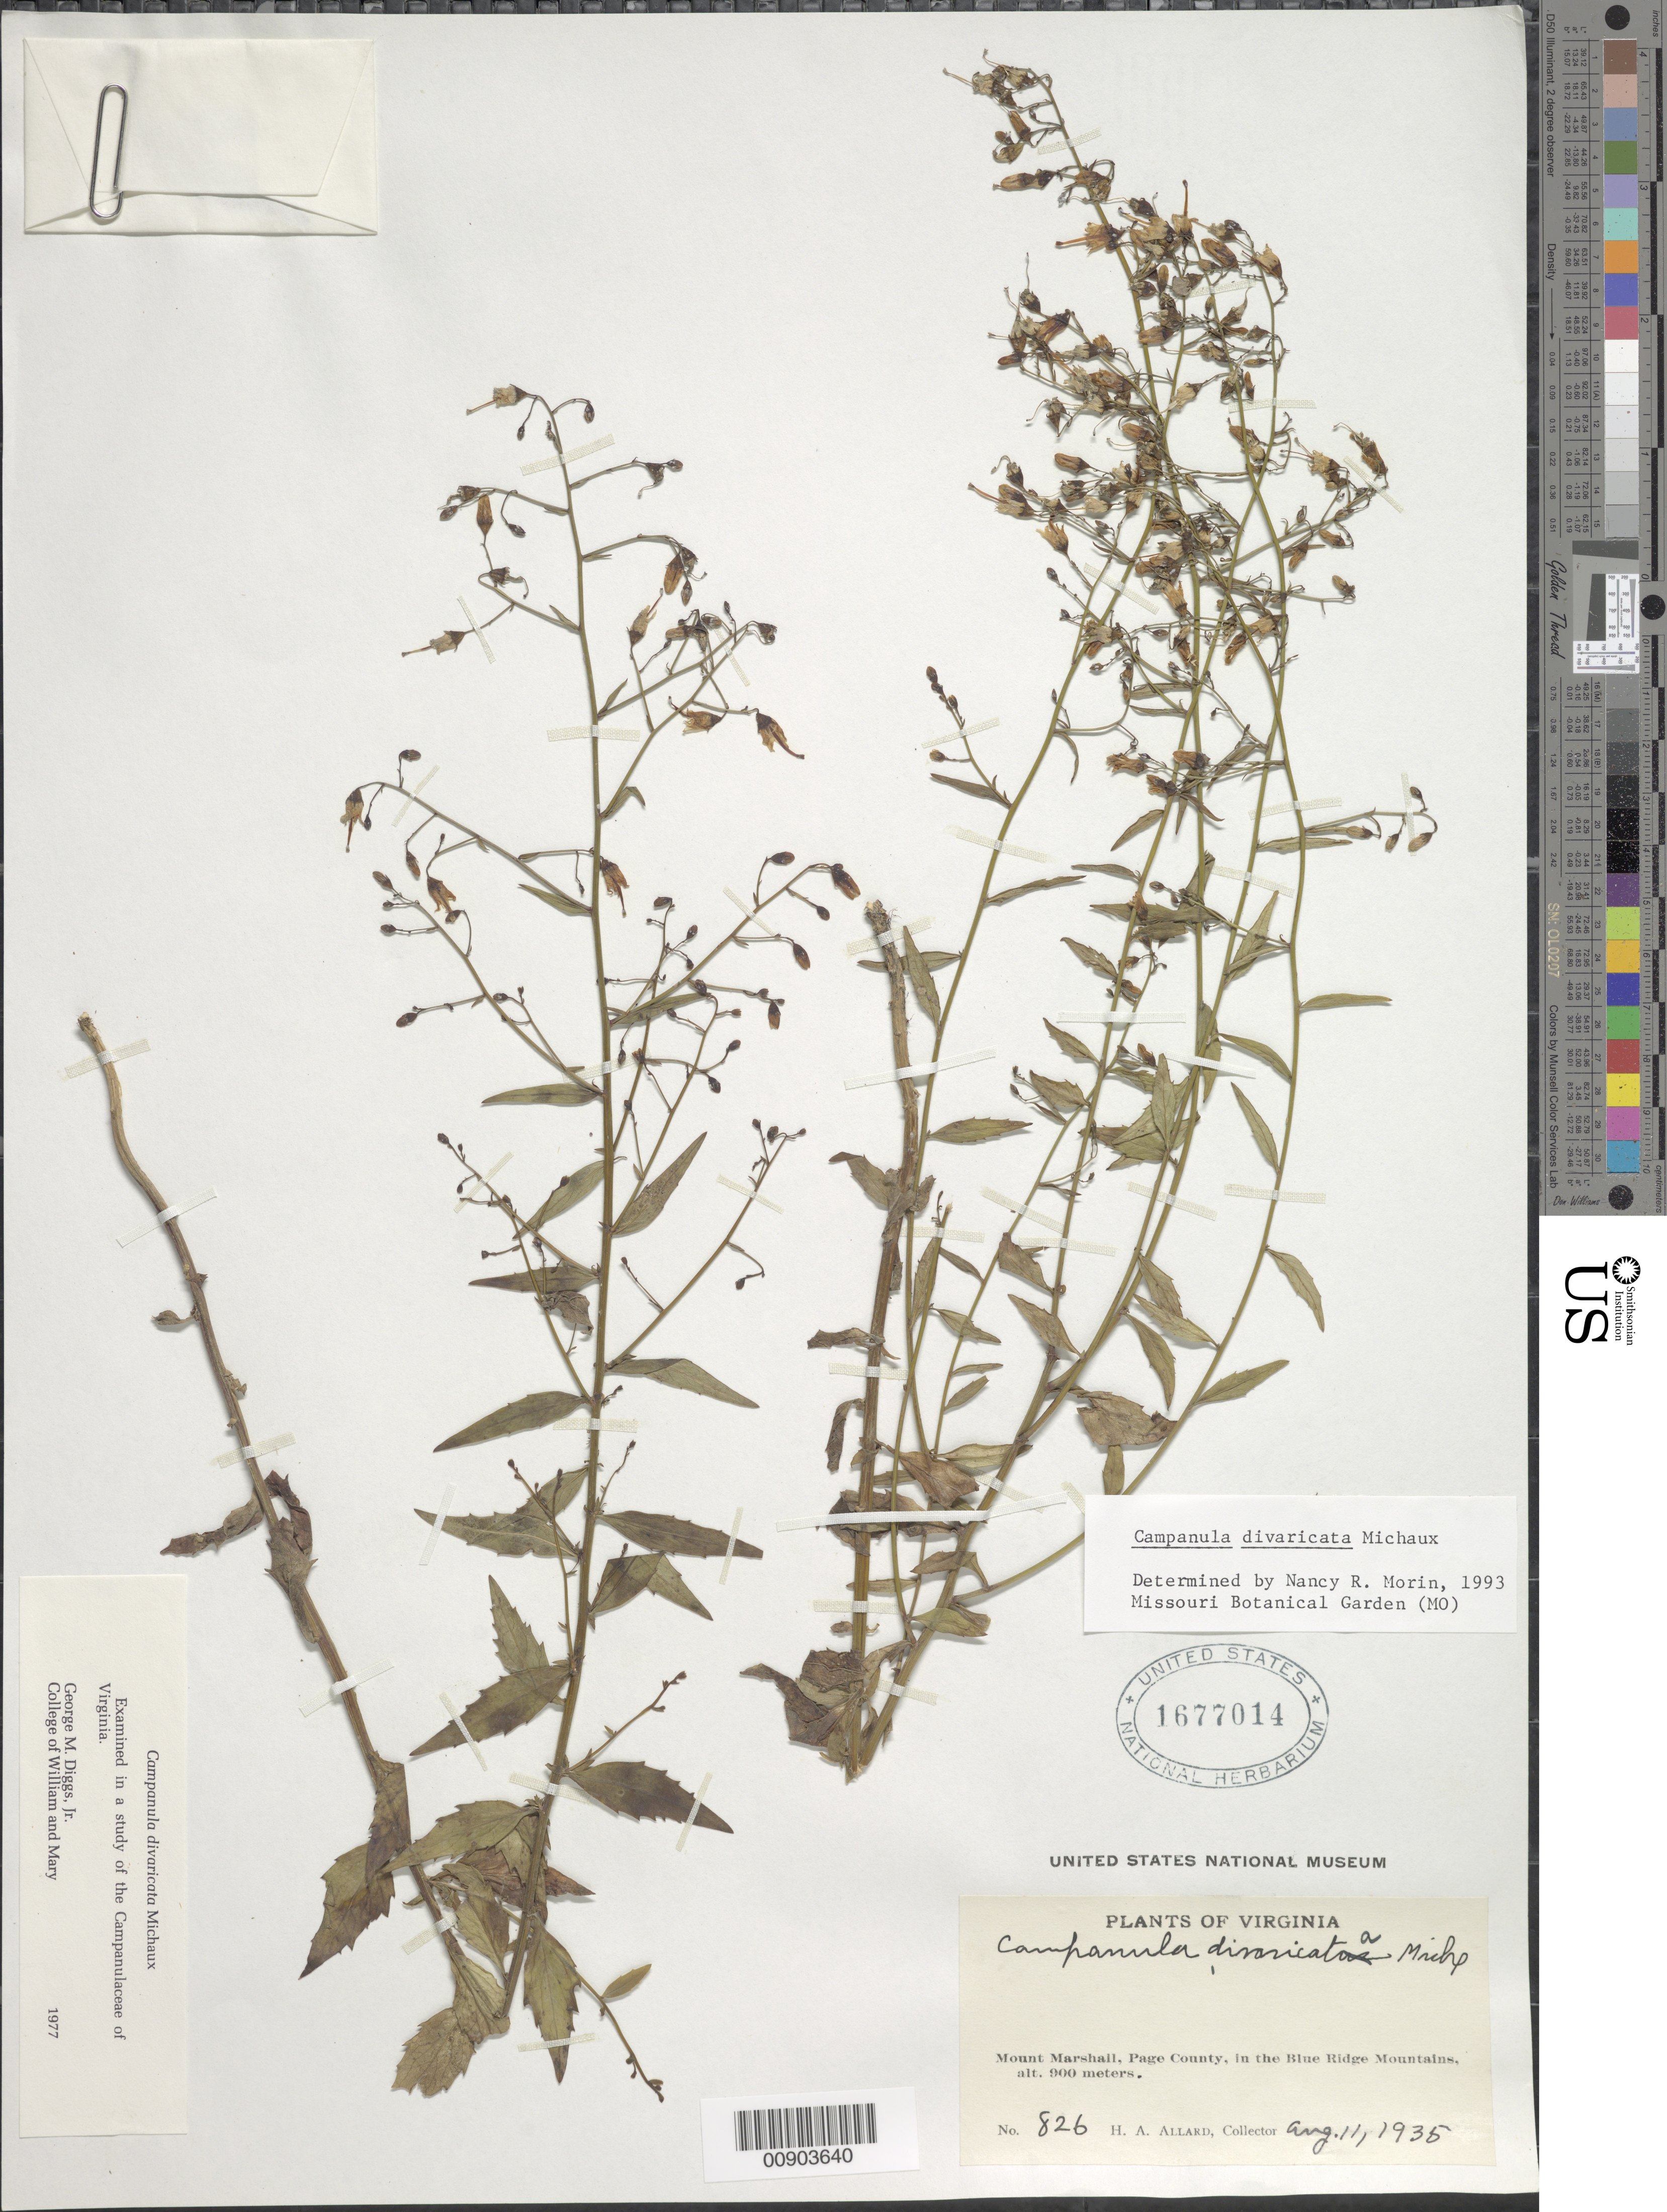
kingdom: Plantae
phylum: Tracheophyta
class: Magnoliopsida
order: Asterales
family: Campanulaceae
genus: Campanula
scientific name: Campanula divaricata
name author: Michx.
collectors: H. A. Allard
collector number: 826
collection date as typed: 11 Aug 1935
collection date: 1935-08-11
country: United States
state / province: Virginia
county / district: Page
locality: Mount Marshall, in the Blue Ridge Mountains.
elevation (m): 900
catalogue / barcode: US 1677014